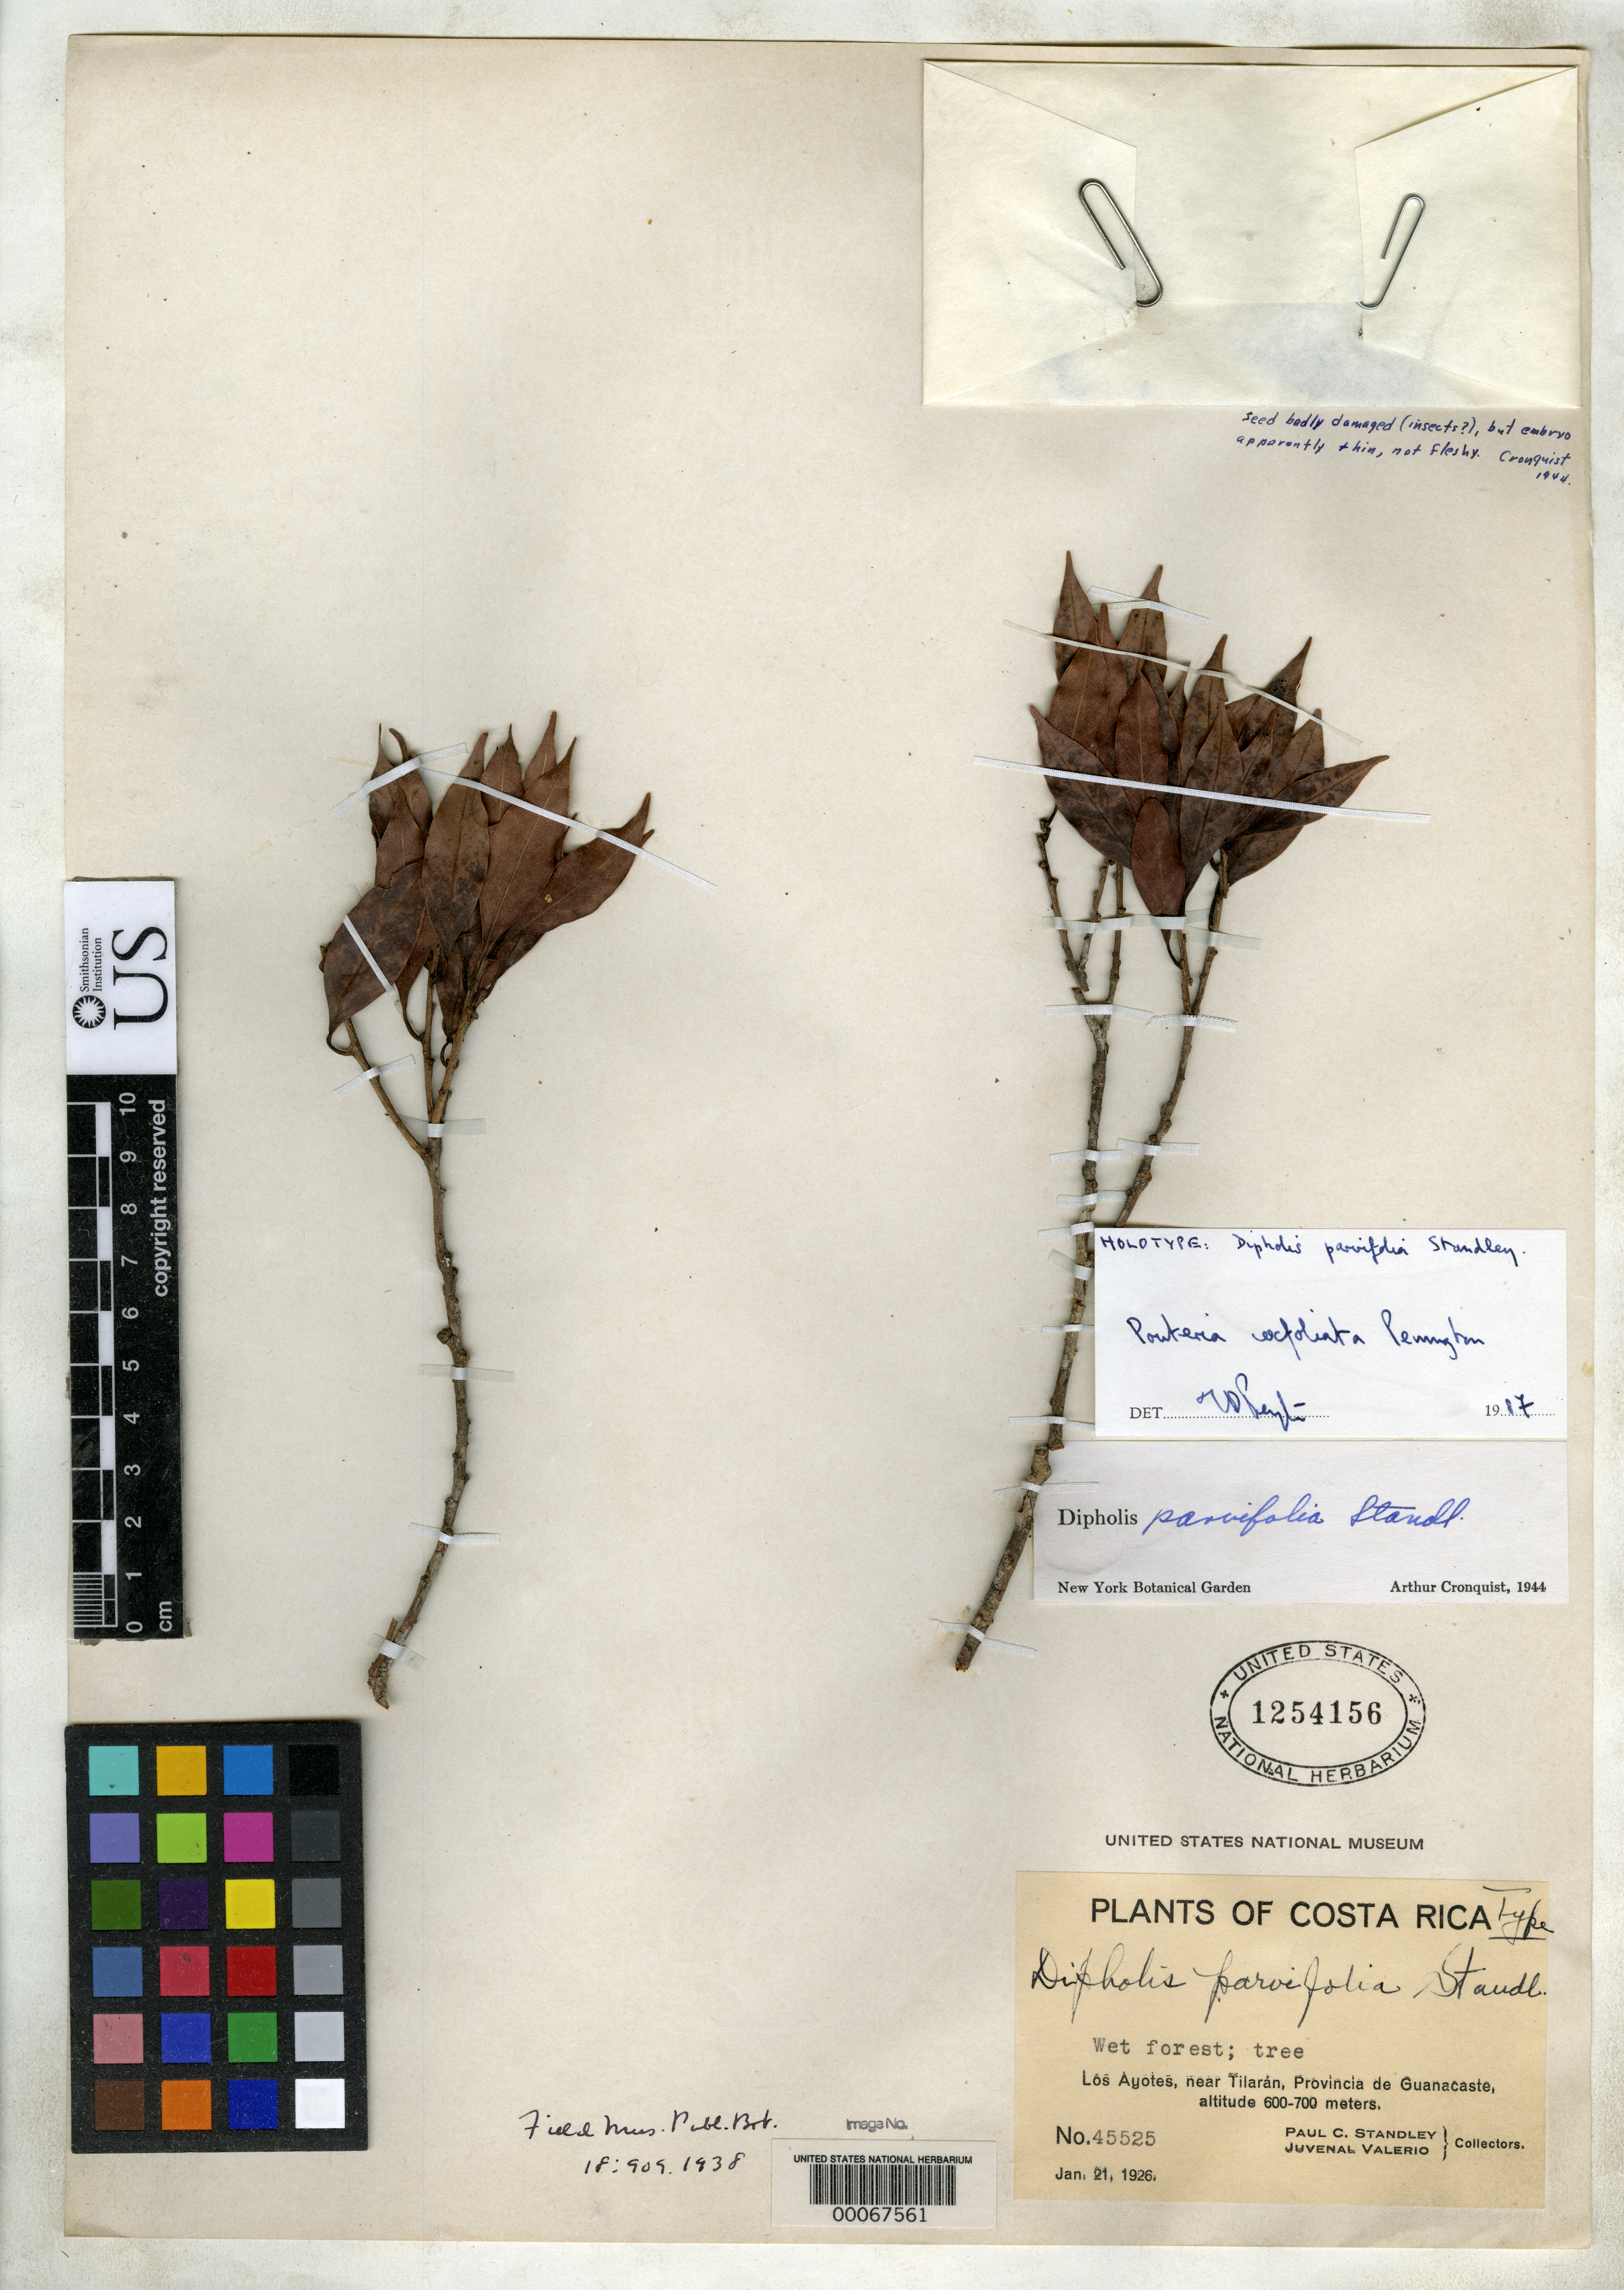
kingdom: Plantae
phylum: Tracheophyta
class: Magnoliopsida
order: Ericales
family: Sapotaceae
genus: Dipholis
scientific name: Dipholis parvifolia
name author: Standl.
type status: Holotype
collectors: P. C. Standley & J. Valerio R.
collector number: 45525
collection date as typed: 21 Jan 1926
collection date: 1926-01-21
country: Costa Rica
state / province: Guanacaste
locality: Los Ayotes, near Tilaran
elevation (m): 600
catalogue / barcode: US 1254156